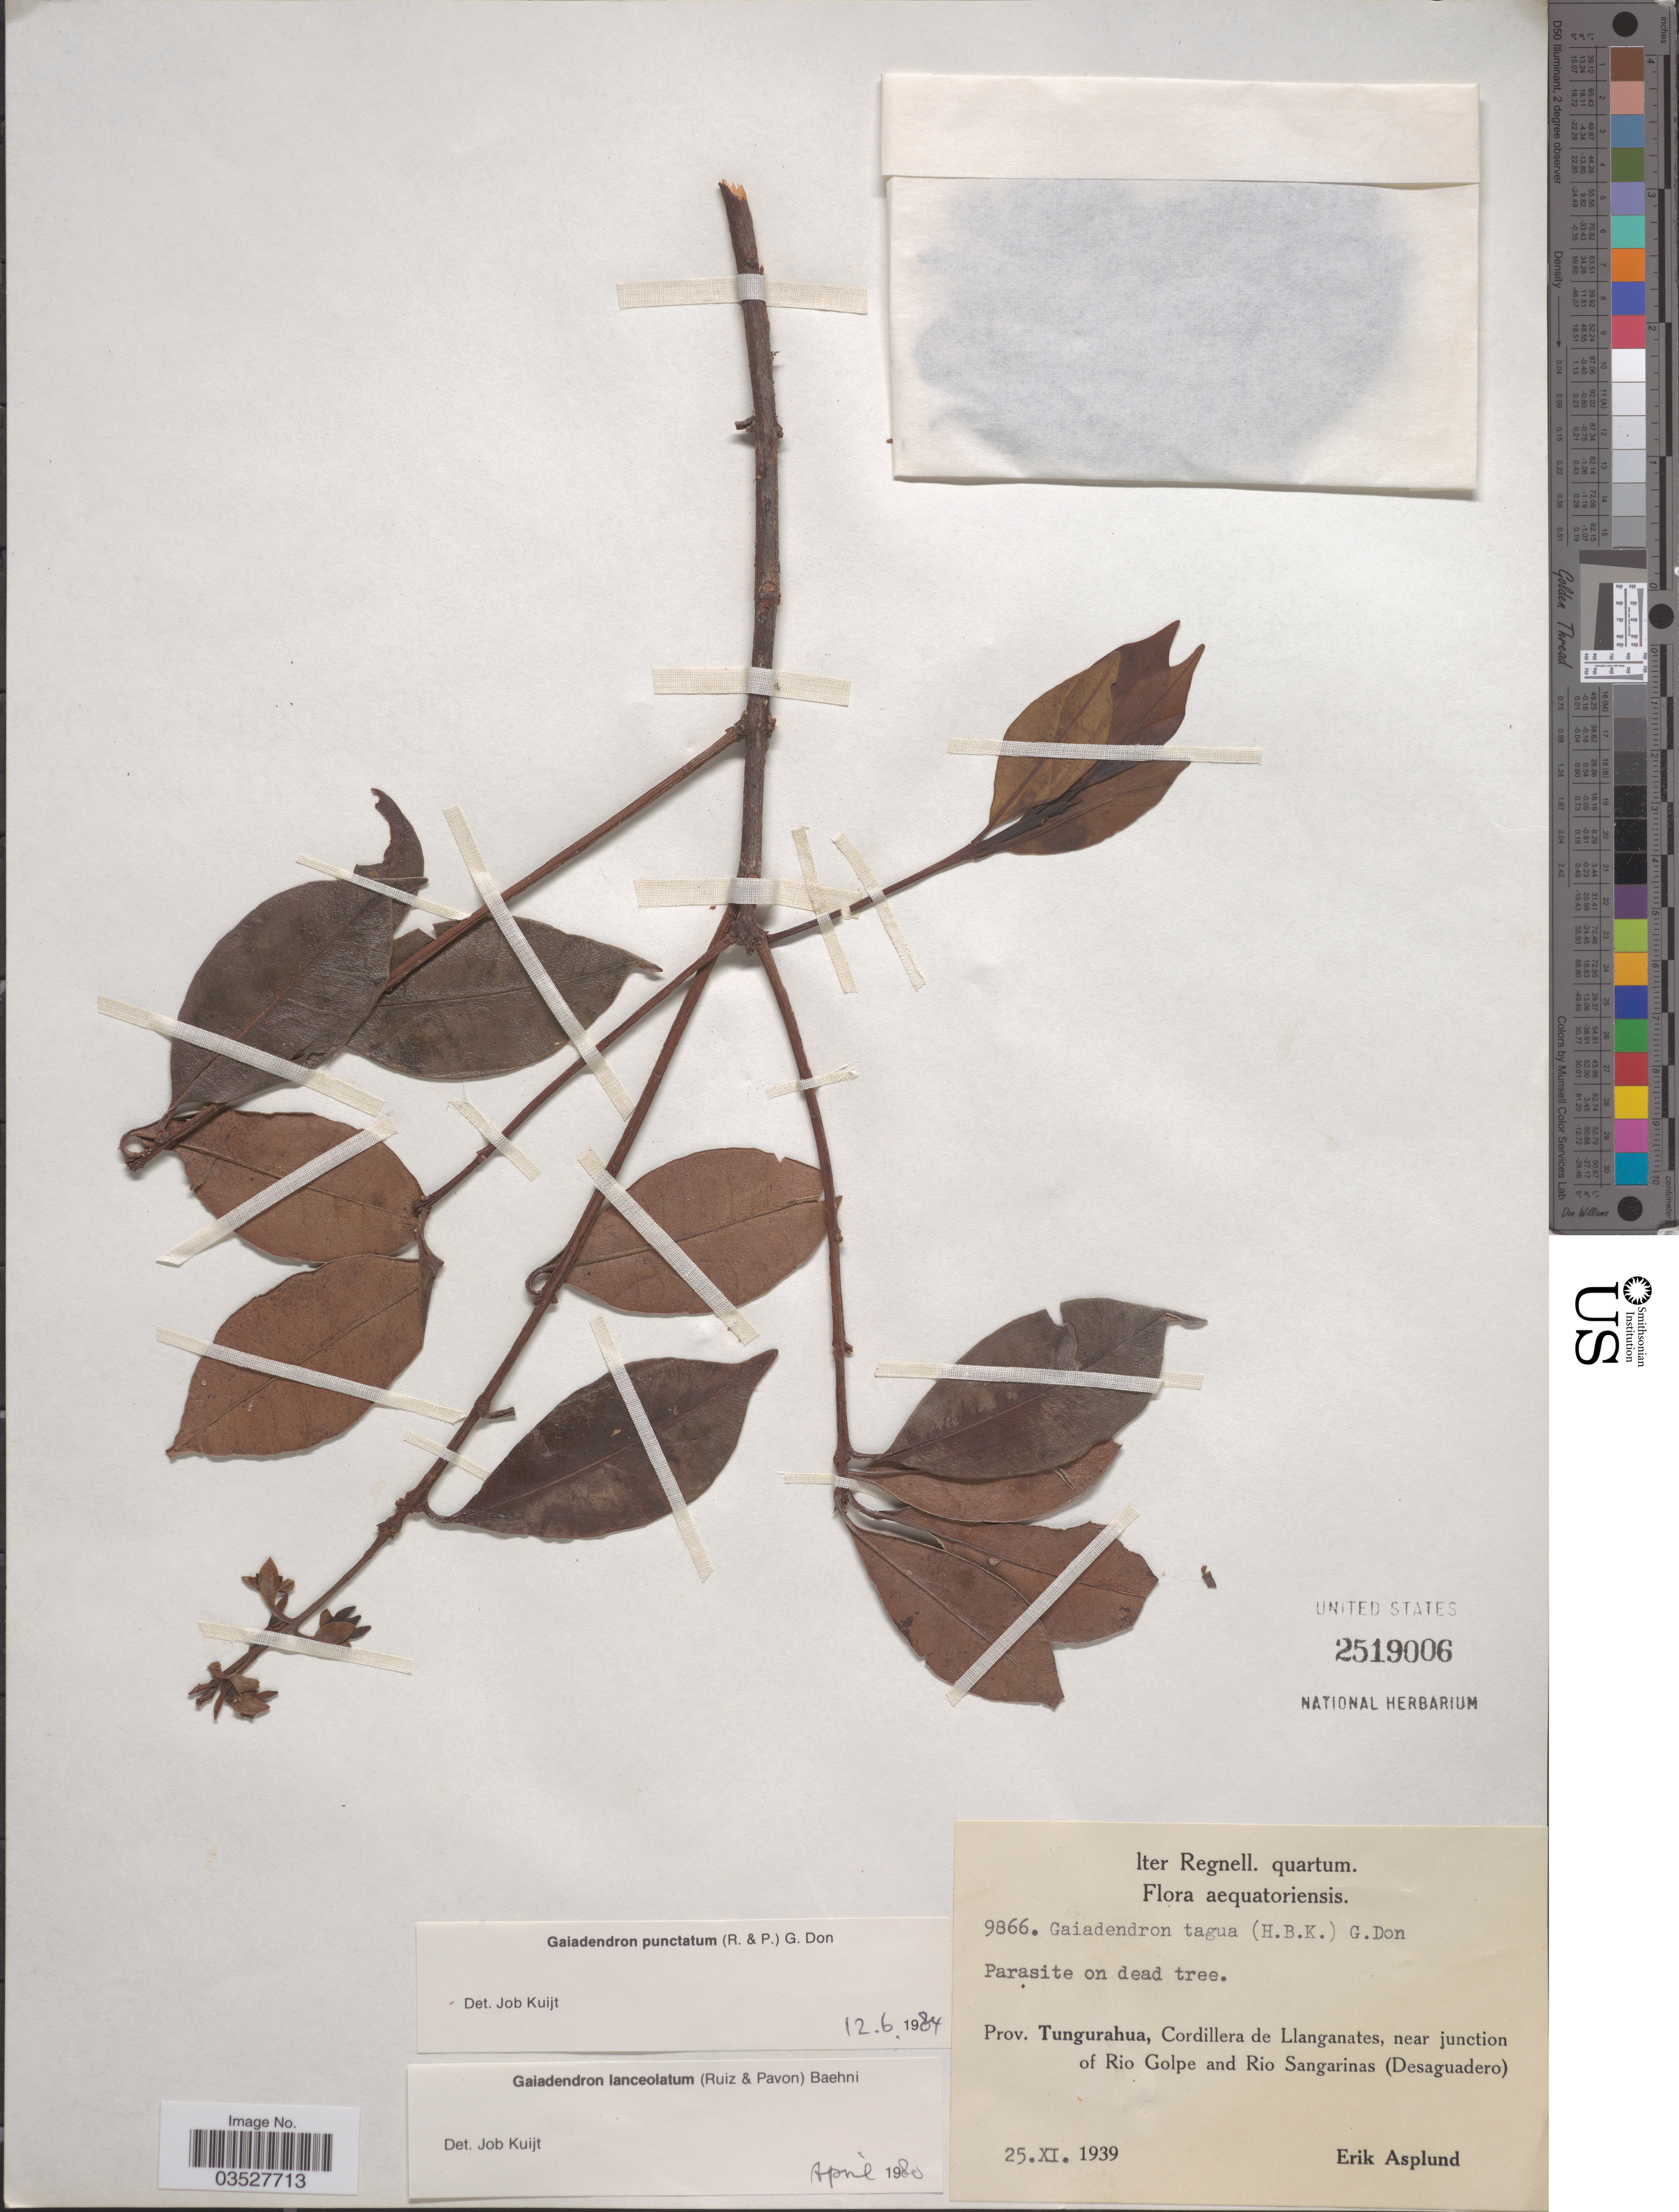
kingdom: Plantae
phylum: Tracheophyta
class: Magnoliopsida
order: Santalales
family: Loranthaceae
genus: Gaiadendron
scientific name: Gaiadendron punctatum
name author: (Ruiz & Pav.) G. Don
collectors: E. Asplund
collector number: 9866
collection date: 1939-11-25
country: Ecuador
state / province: Tungurahua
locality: Cordillera de Llanganates, near junction of Rio Golpe and Rio Sangarinas (Desaguadero).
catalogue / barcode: US 2519006